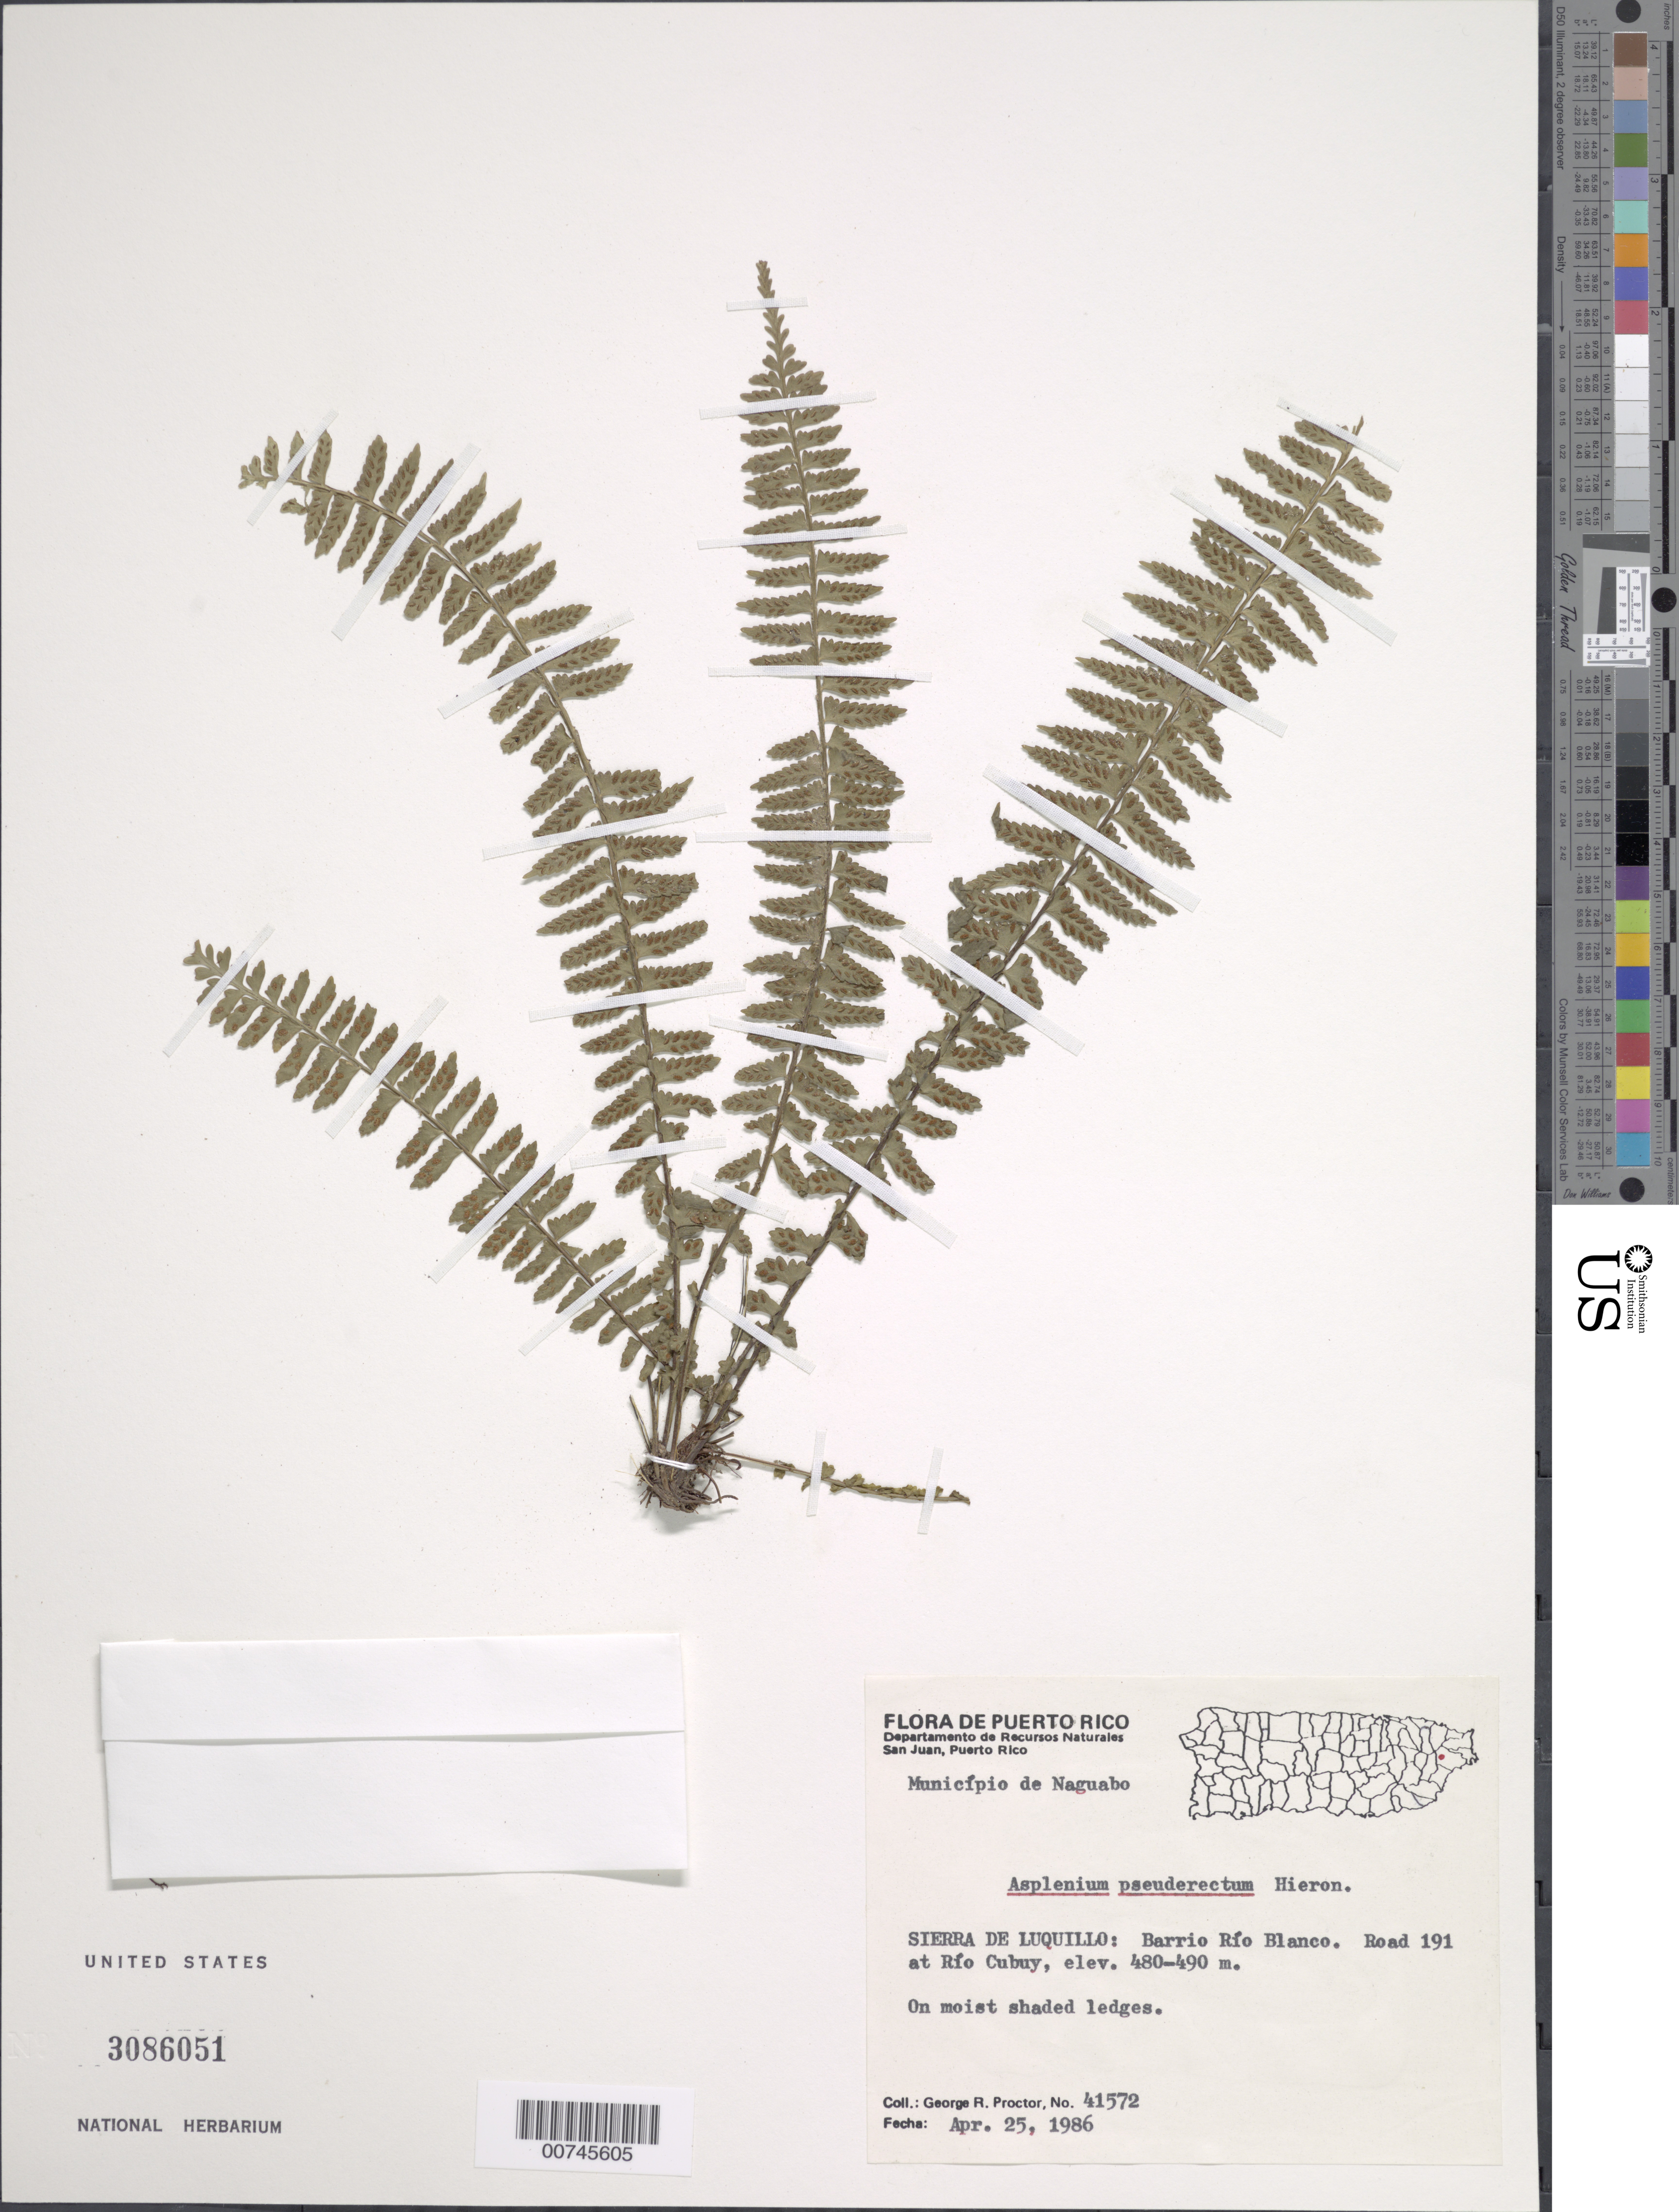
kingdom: Plantae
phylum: Tracheophyta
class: Polypodiopsida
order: Polypodiales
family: Aspleniaceae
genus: Asplenium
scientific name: Asplenium pteropus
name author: Kaulf.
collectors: G. R. Proctor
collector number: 41572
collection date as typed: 25 Apr 1986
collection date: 1986-04-25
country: Puerto Rico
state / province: Naguabo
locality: Sierra de Luquillo: Barrio Río Blanco. Road 191 at Río Cubuy, Municipio de Naguabo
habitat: On moist shaded ledges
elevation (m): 480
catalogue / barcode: US 3086051